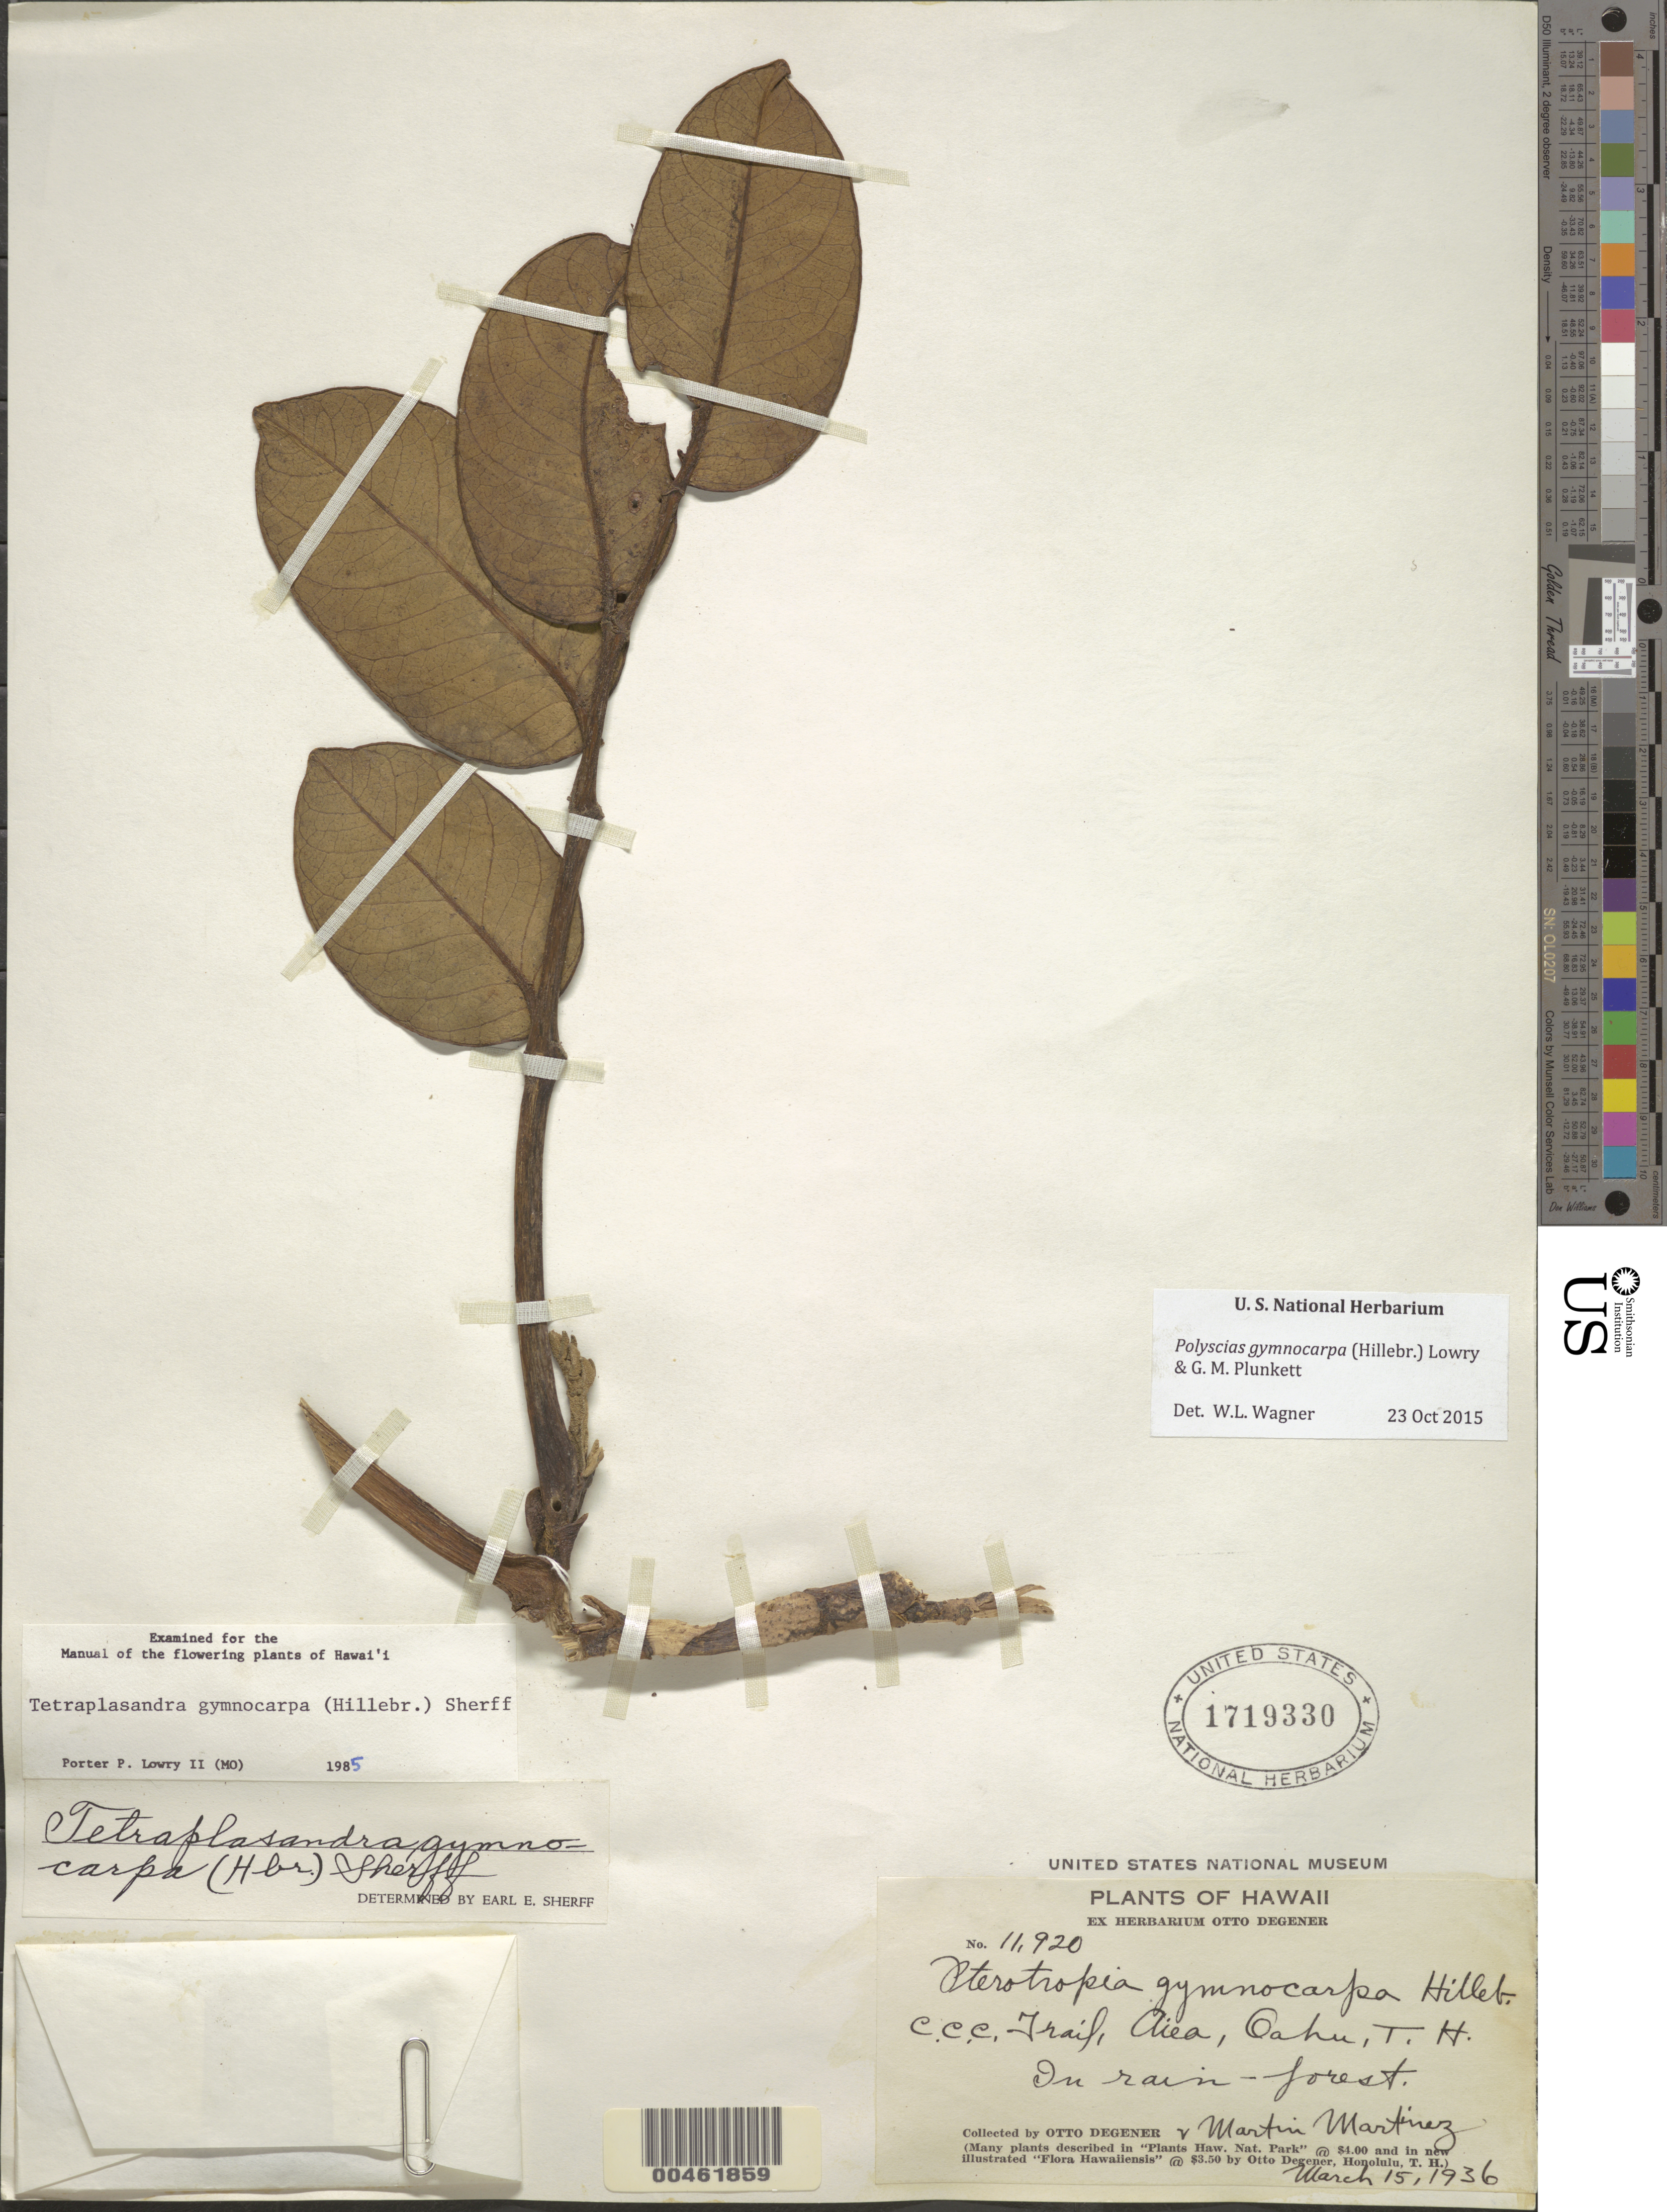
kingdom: Plantae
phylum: Tracheophyta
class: Magnoliopsida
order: Apiales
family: Araliaceae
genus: Polyscias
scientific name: Polyscias gymnocarpa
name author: (Hillebr.) Lowry & G. M. Plunkett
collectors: O. Degener & M. Martínez M.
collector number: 11920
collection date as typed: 15 Mar 1936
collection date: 1936-03-15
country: United States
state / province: Hawaii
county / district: Honolulu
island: Oahu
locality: C.C.C. Trail, Aiea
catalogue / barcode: US 1719330